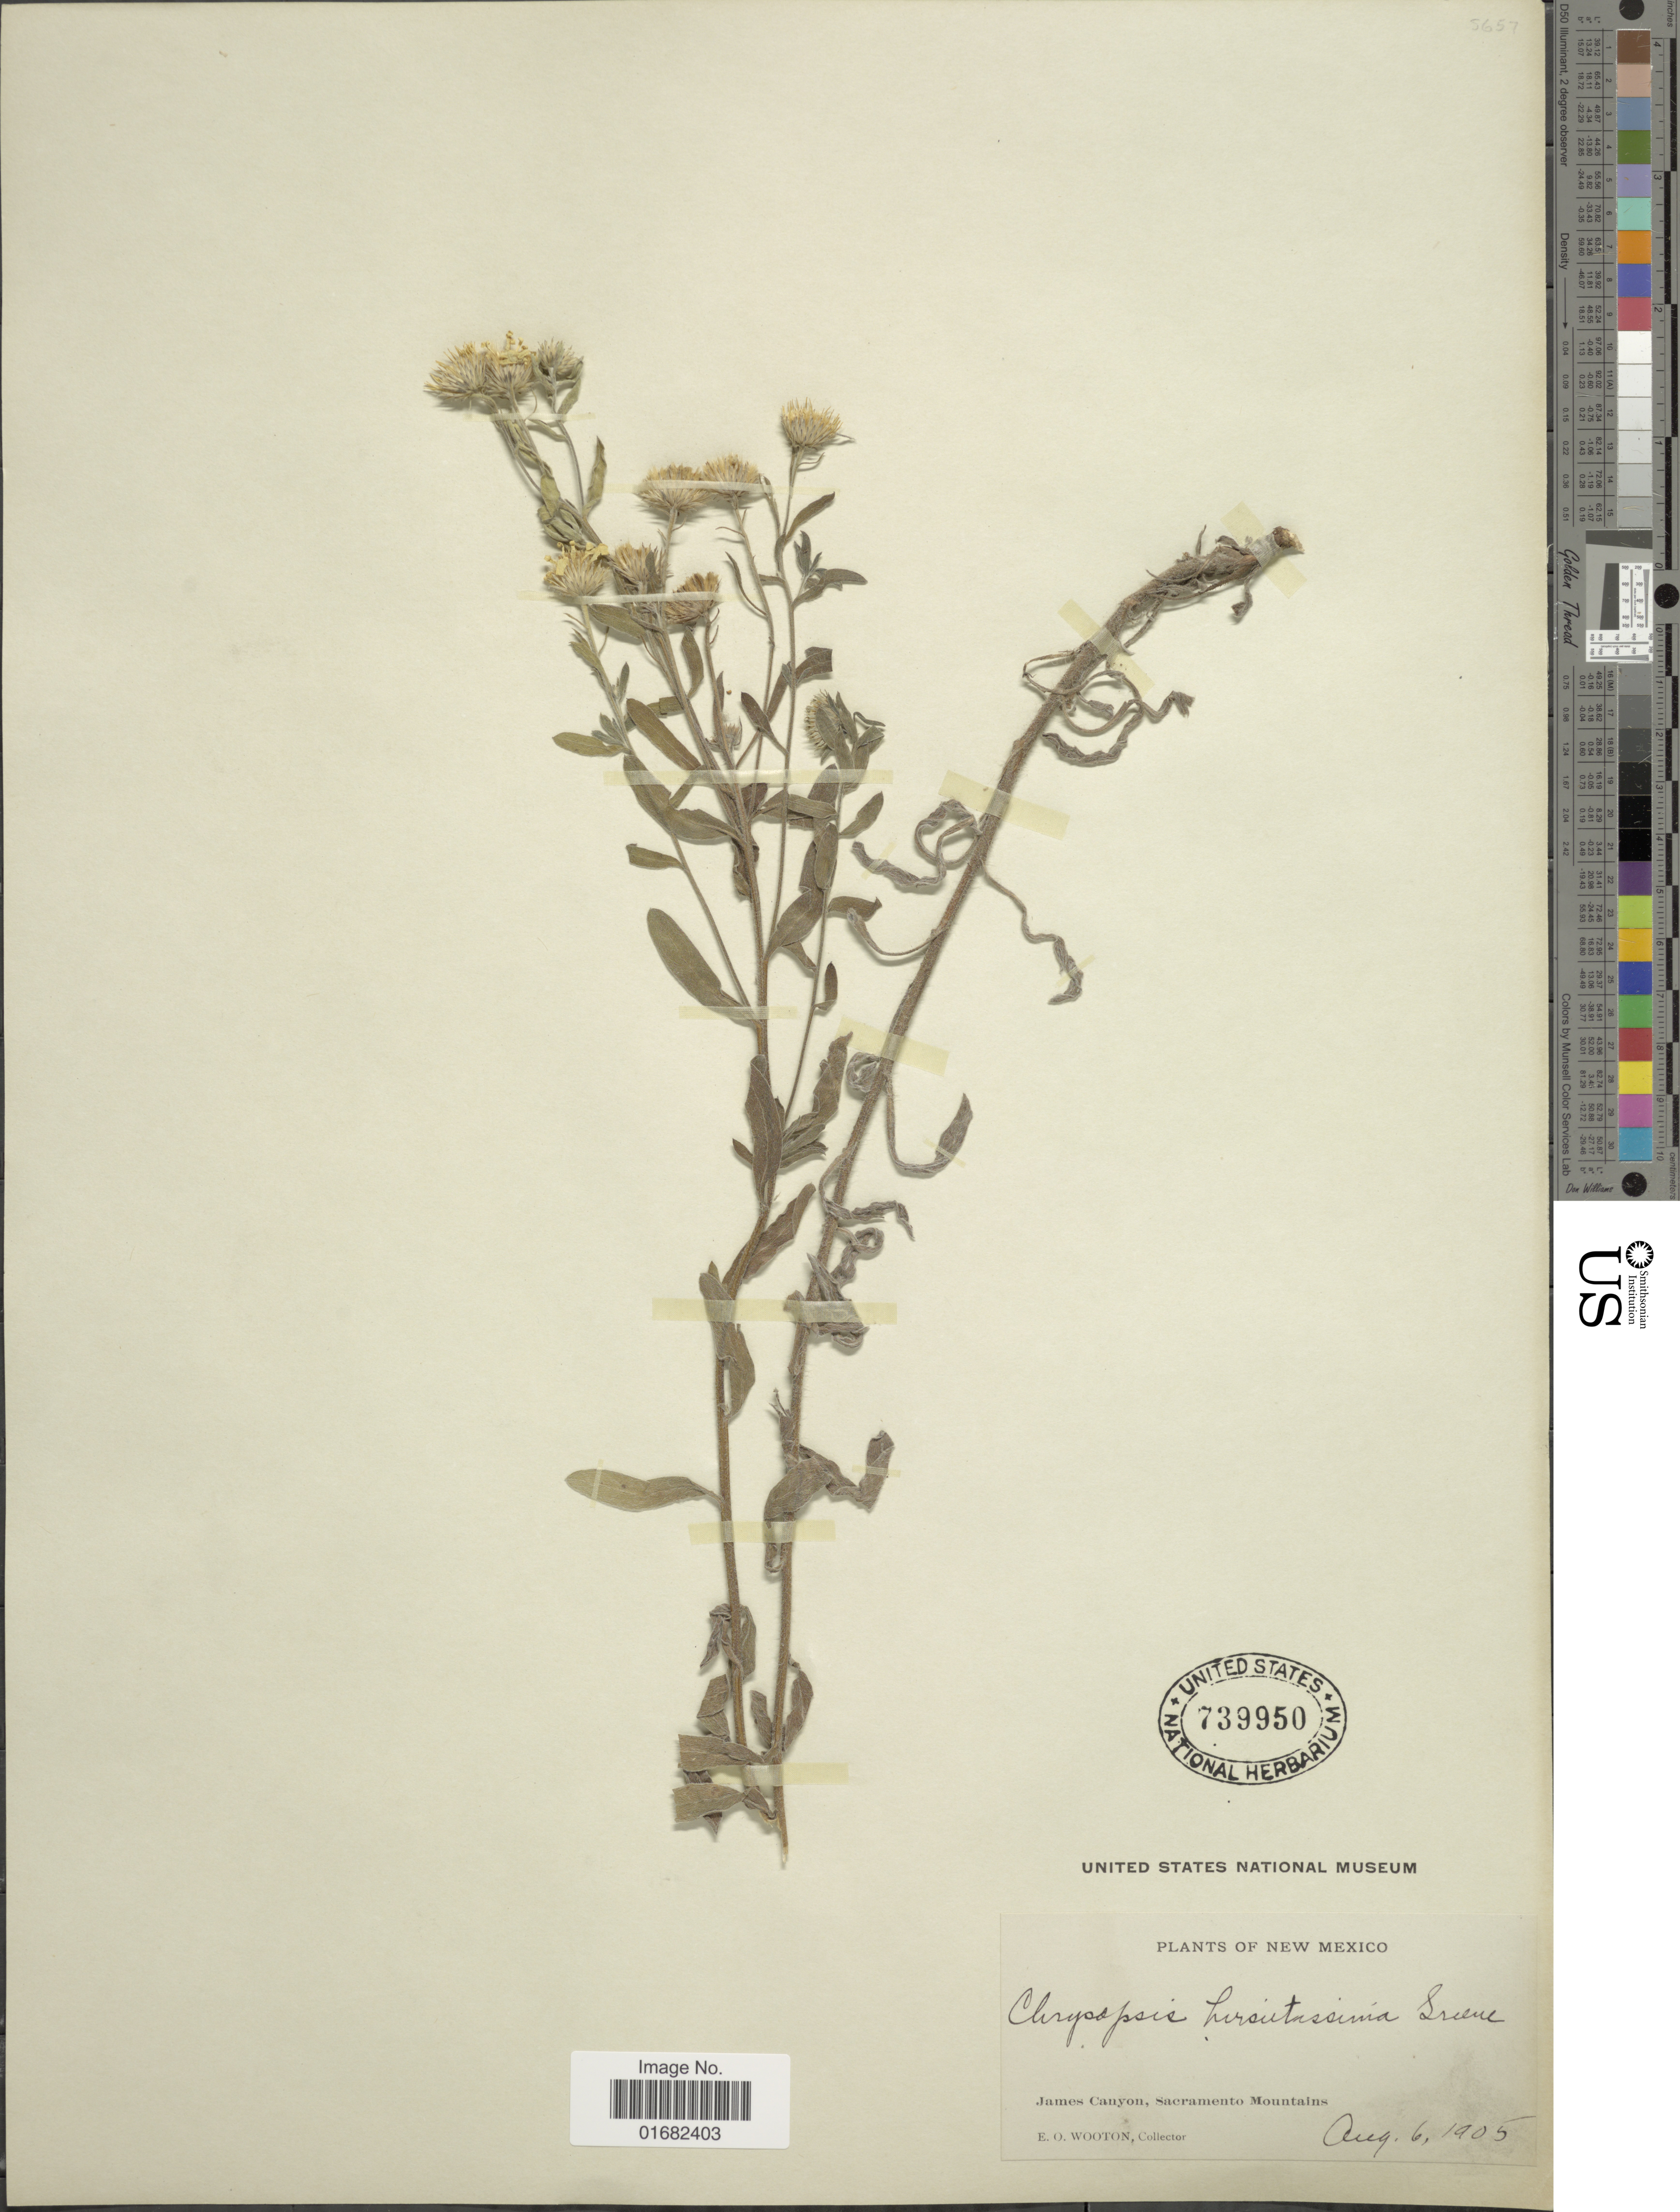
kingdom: Plantae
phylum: Tracheophyta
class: Magnoliopsida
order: Asterales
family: Asteraceae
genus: Heterotheca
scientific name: Heterotheca hirsutissima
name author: Greene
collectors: E. O. Wooton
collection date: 1905-08-06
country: United States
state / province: New Mexico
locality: James Canyon, Sacramento Mountains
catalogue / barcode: US 739950